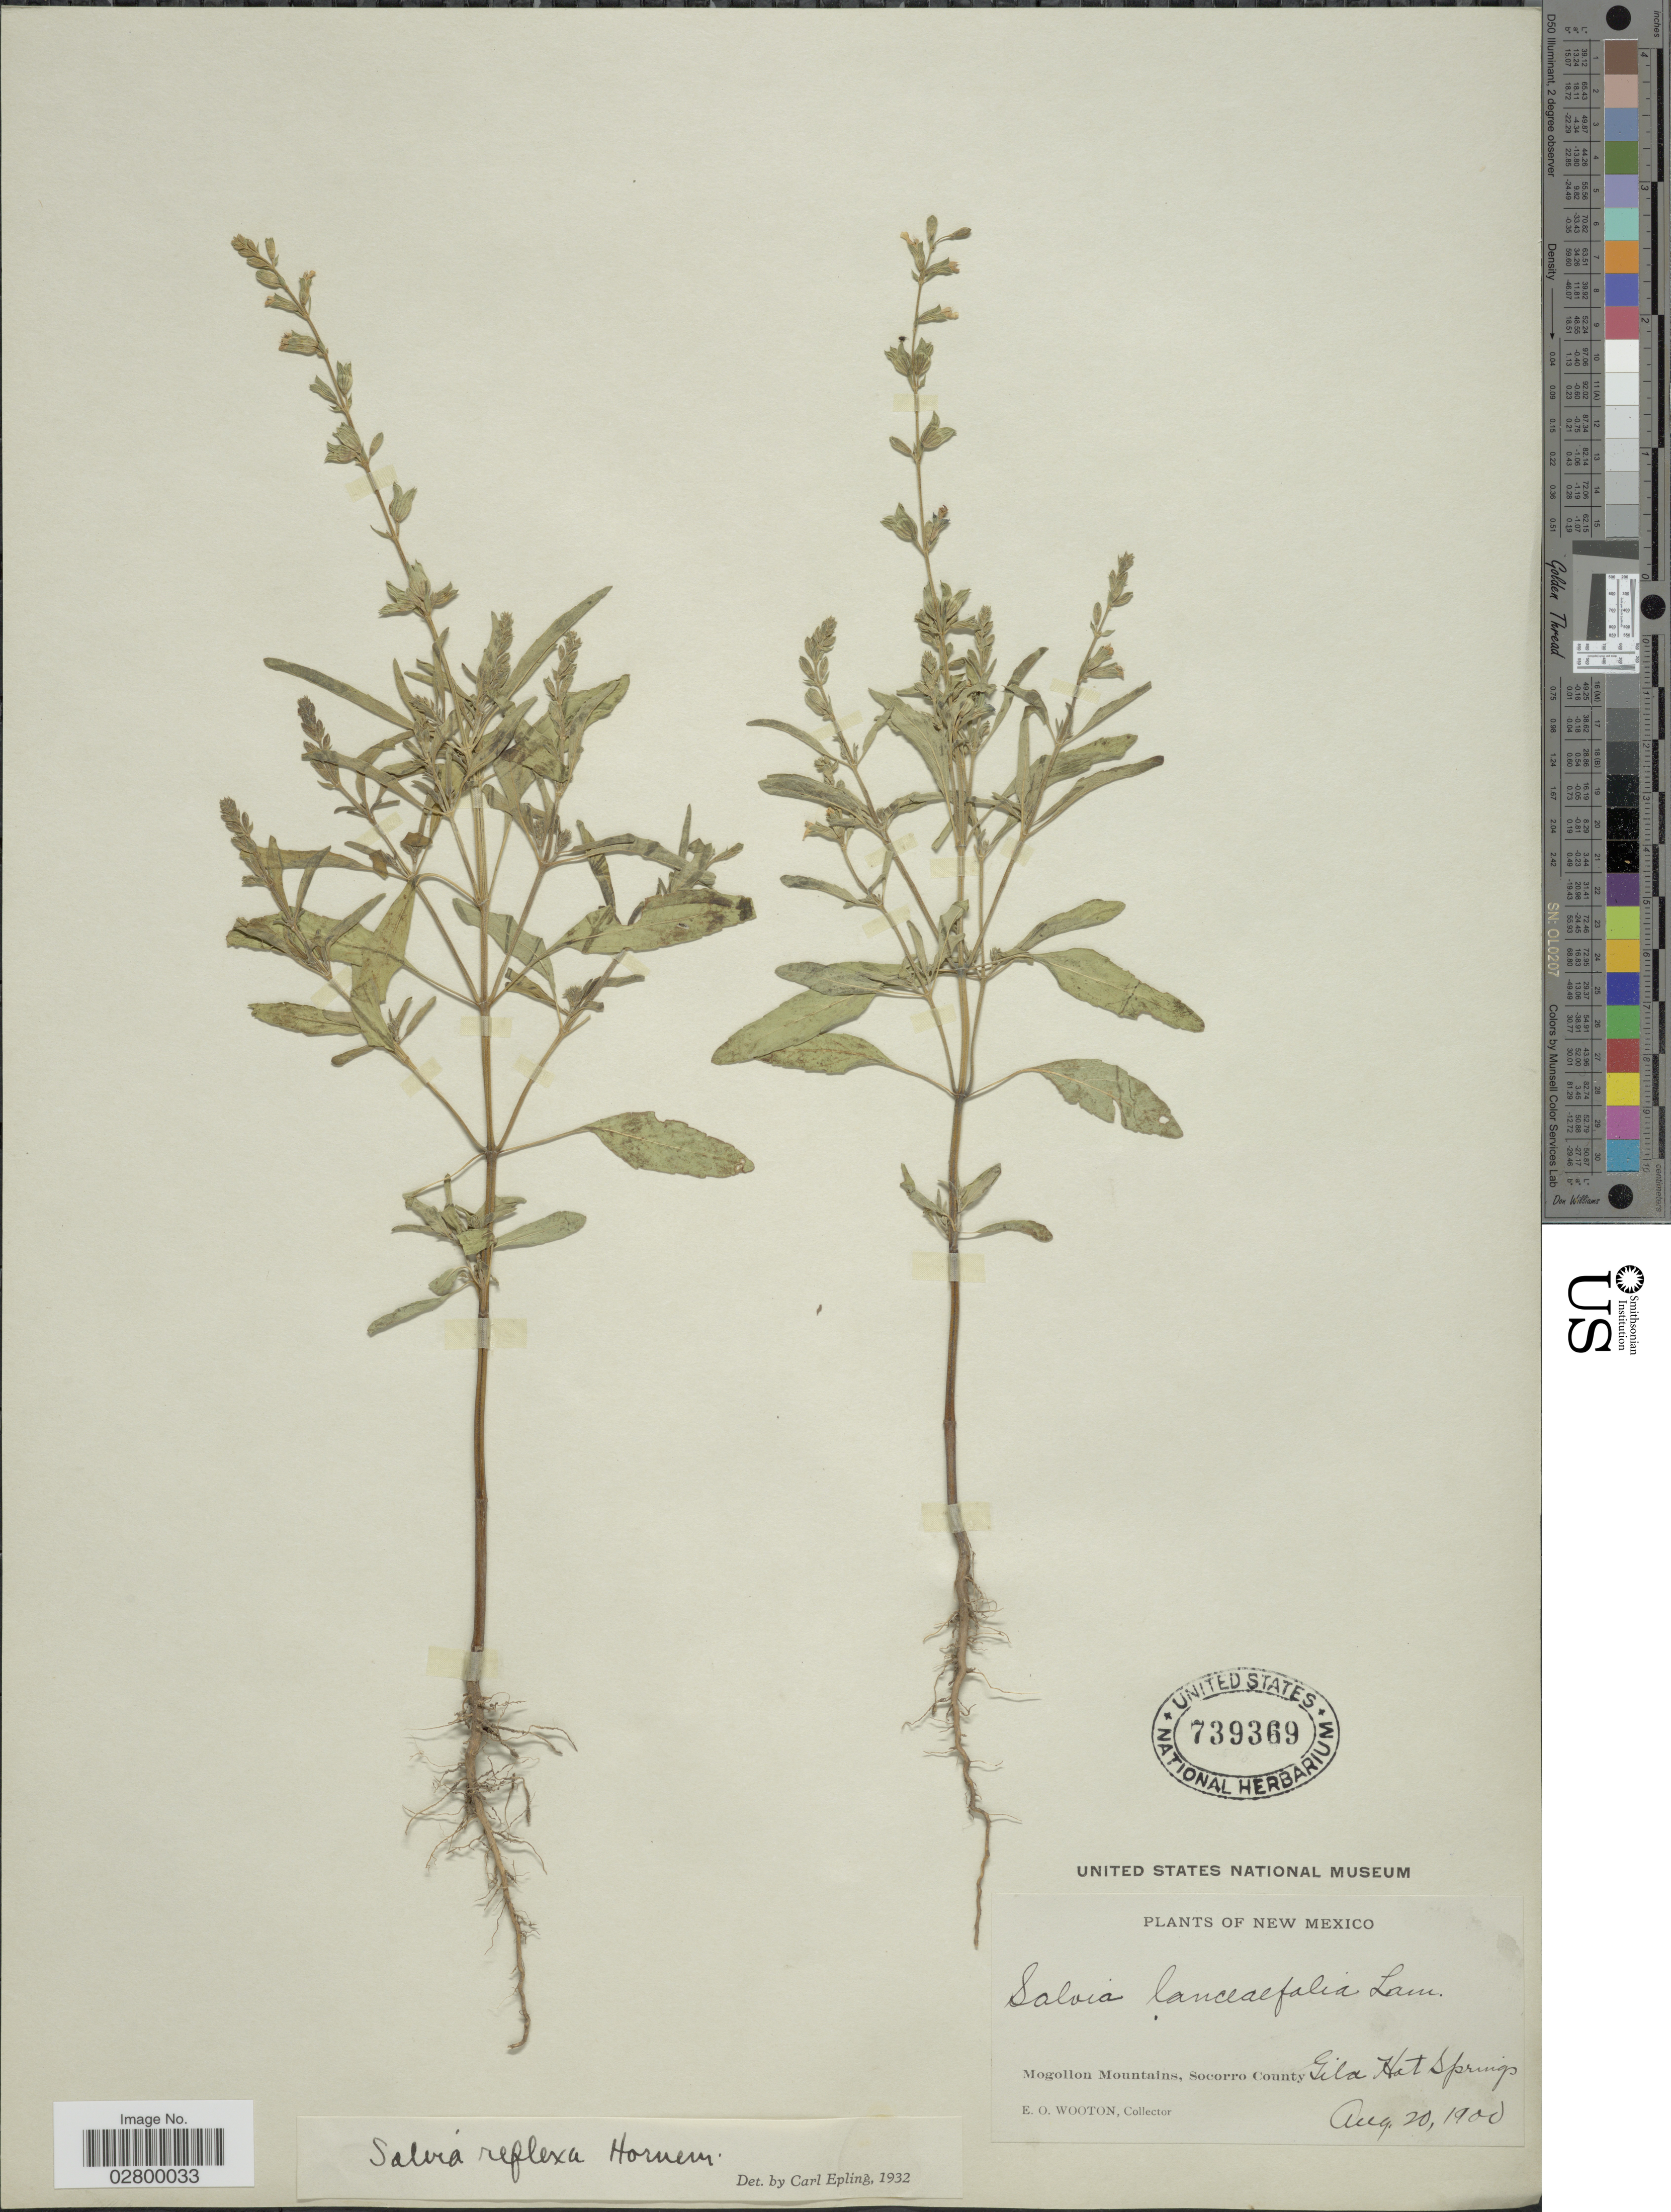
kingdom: Plantae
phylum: Tracheophyta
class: Magnoliopsida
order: Lamiales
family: Lamiaceae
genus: Salvia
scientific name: Salvia reflexa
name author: Hornem.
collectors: E. O. Wooton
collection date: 1900-08-20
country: United States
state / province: New Mexico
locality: Mogollon Mountains, Socorro County. Gila Hot Springs.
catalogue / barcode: US 739369